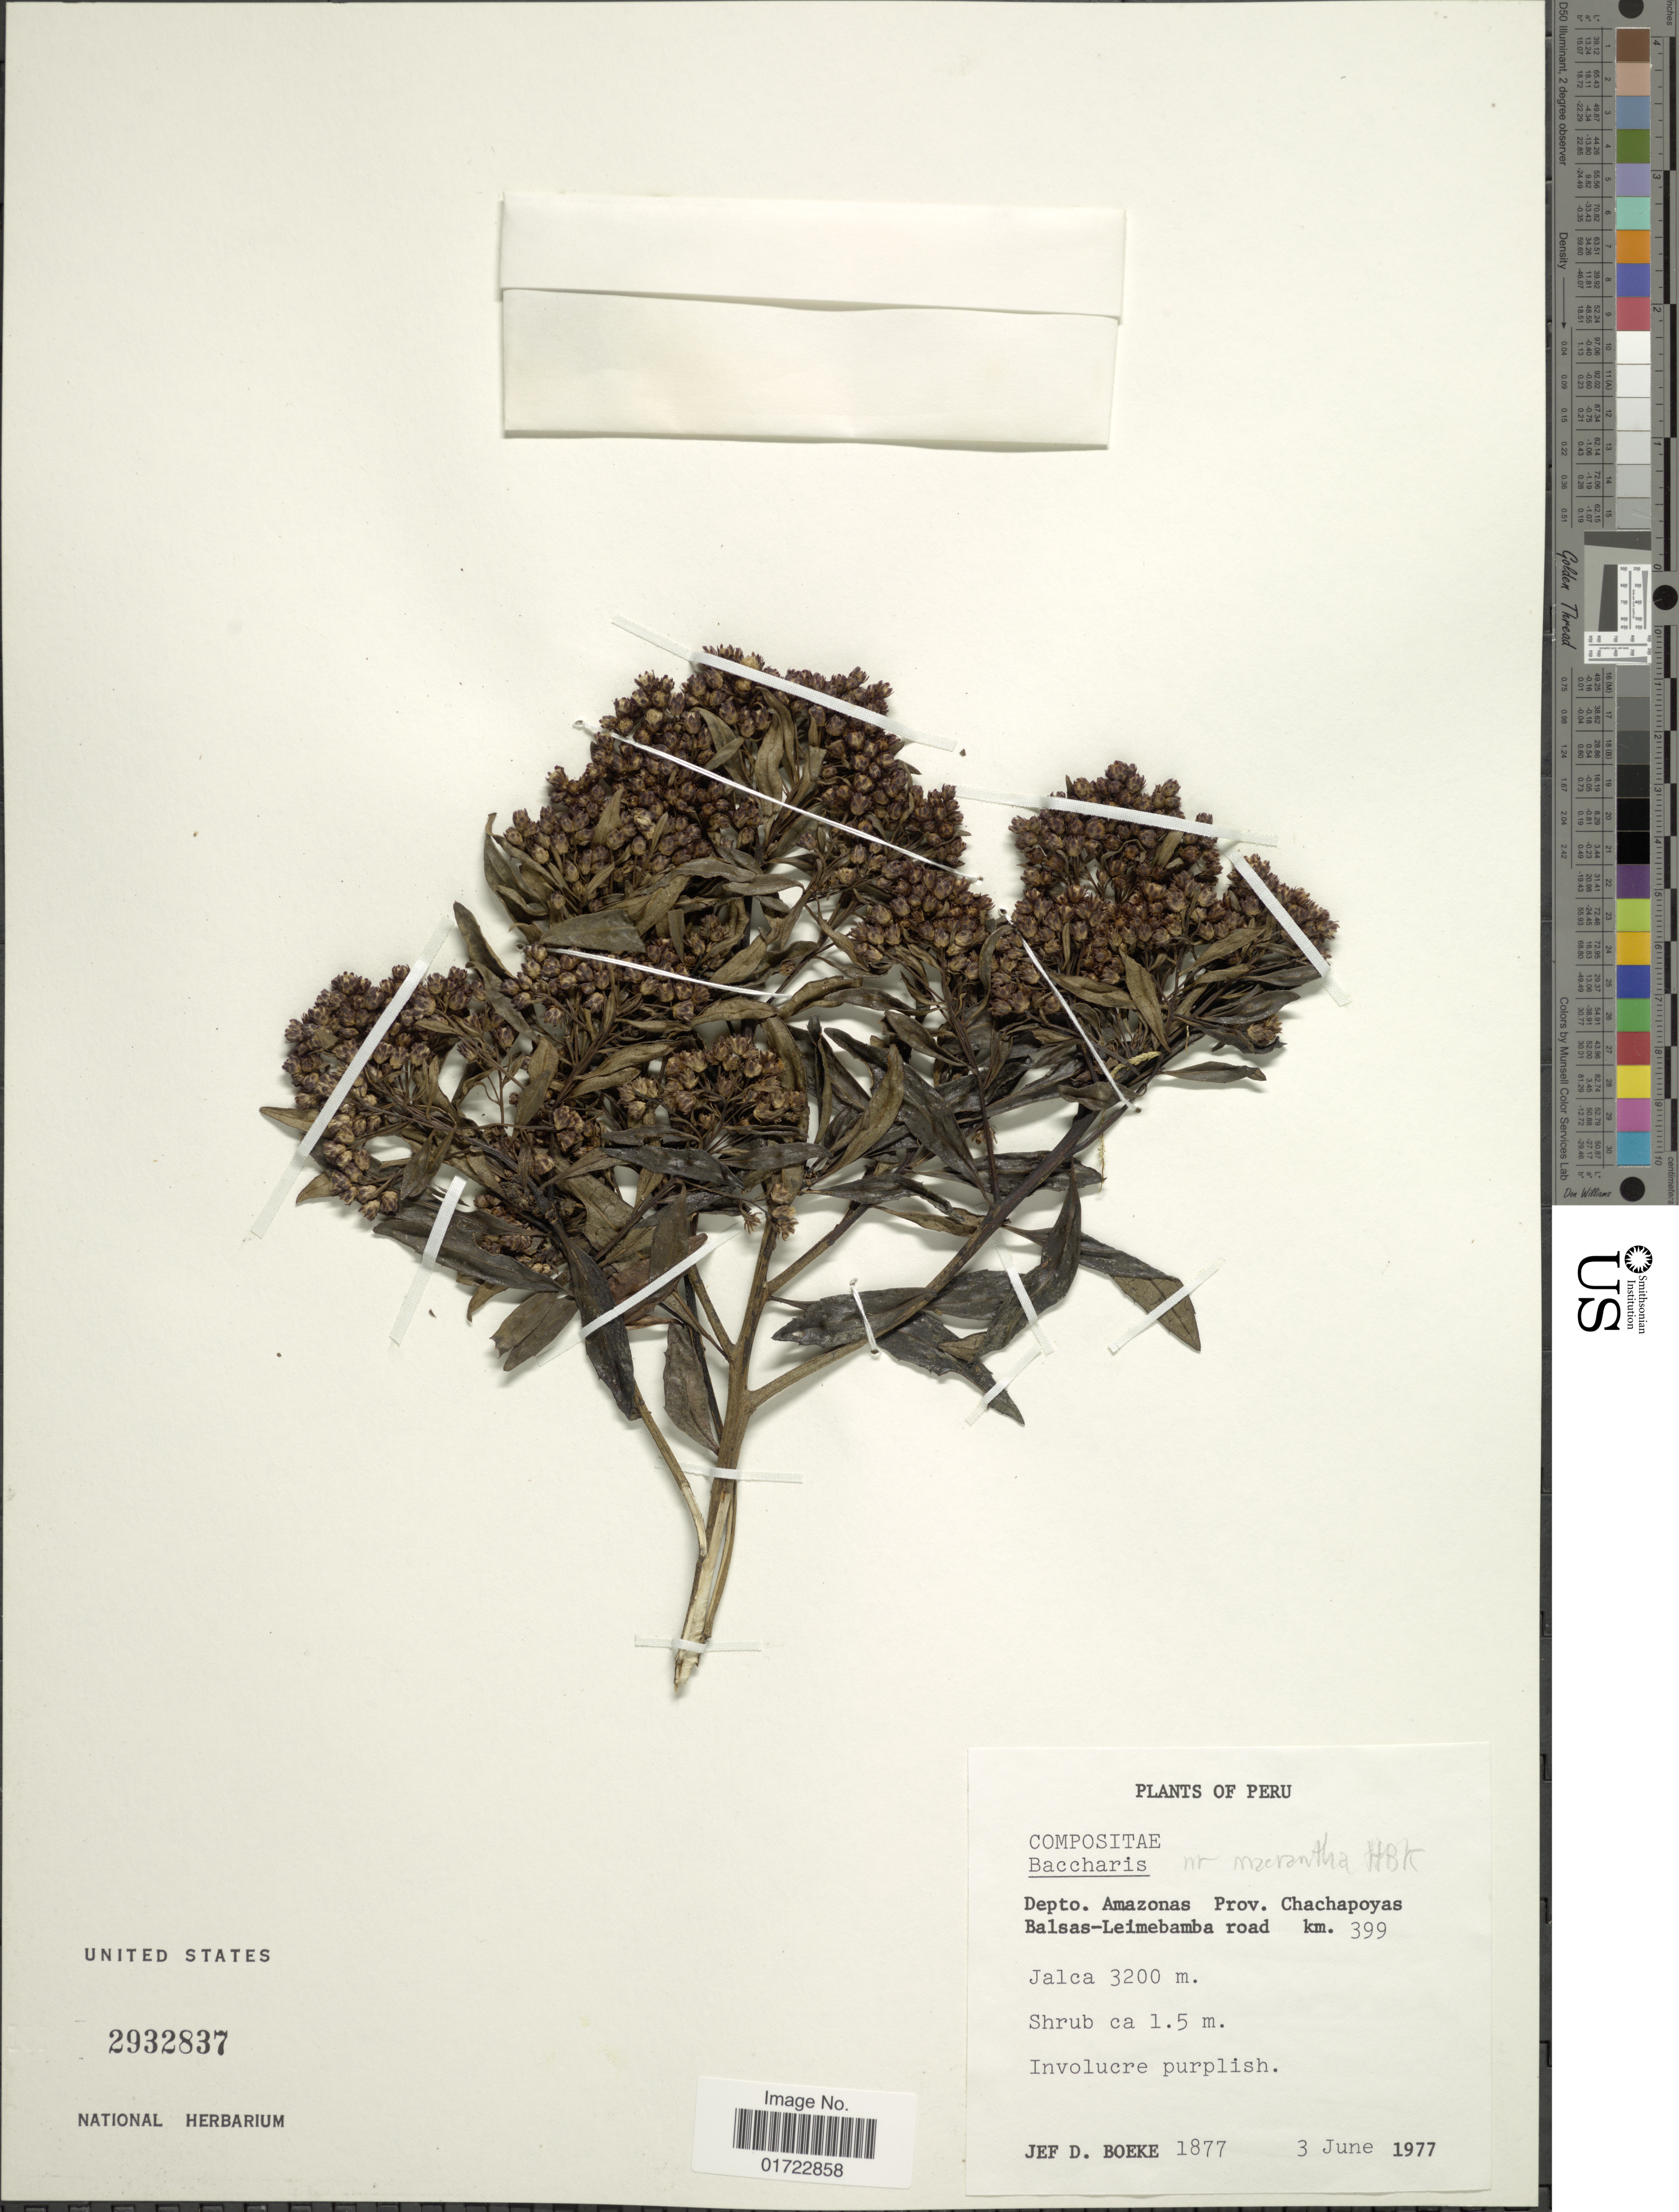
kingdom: Plantae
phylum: Tracheophyta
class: Magnoliopsida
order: Asterales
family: Asteraceae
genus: Baccharis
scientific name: Baccharis markoi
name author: H. Rob.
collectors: J. D. Boeke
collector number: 1877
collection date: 1977-06-03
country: Peru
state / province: Amazonas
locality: Prov. Chachapoyas Balsas-Leimebamba road km. 399. Jalca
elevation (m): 3200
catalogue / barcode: US 2932837